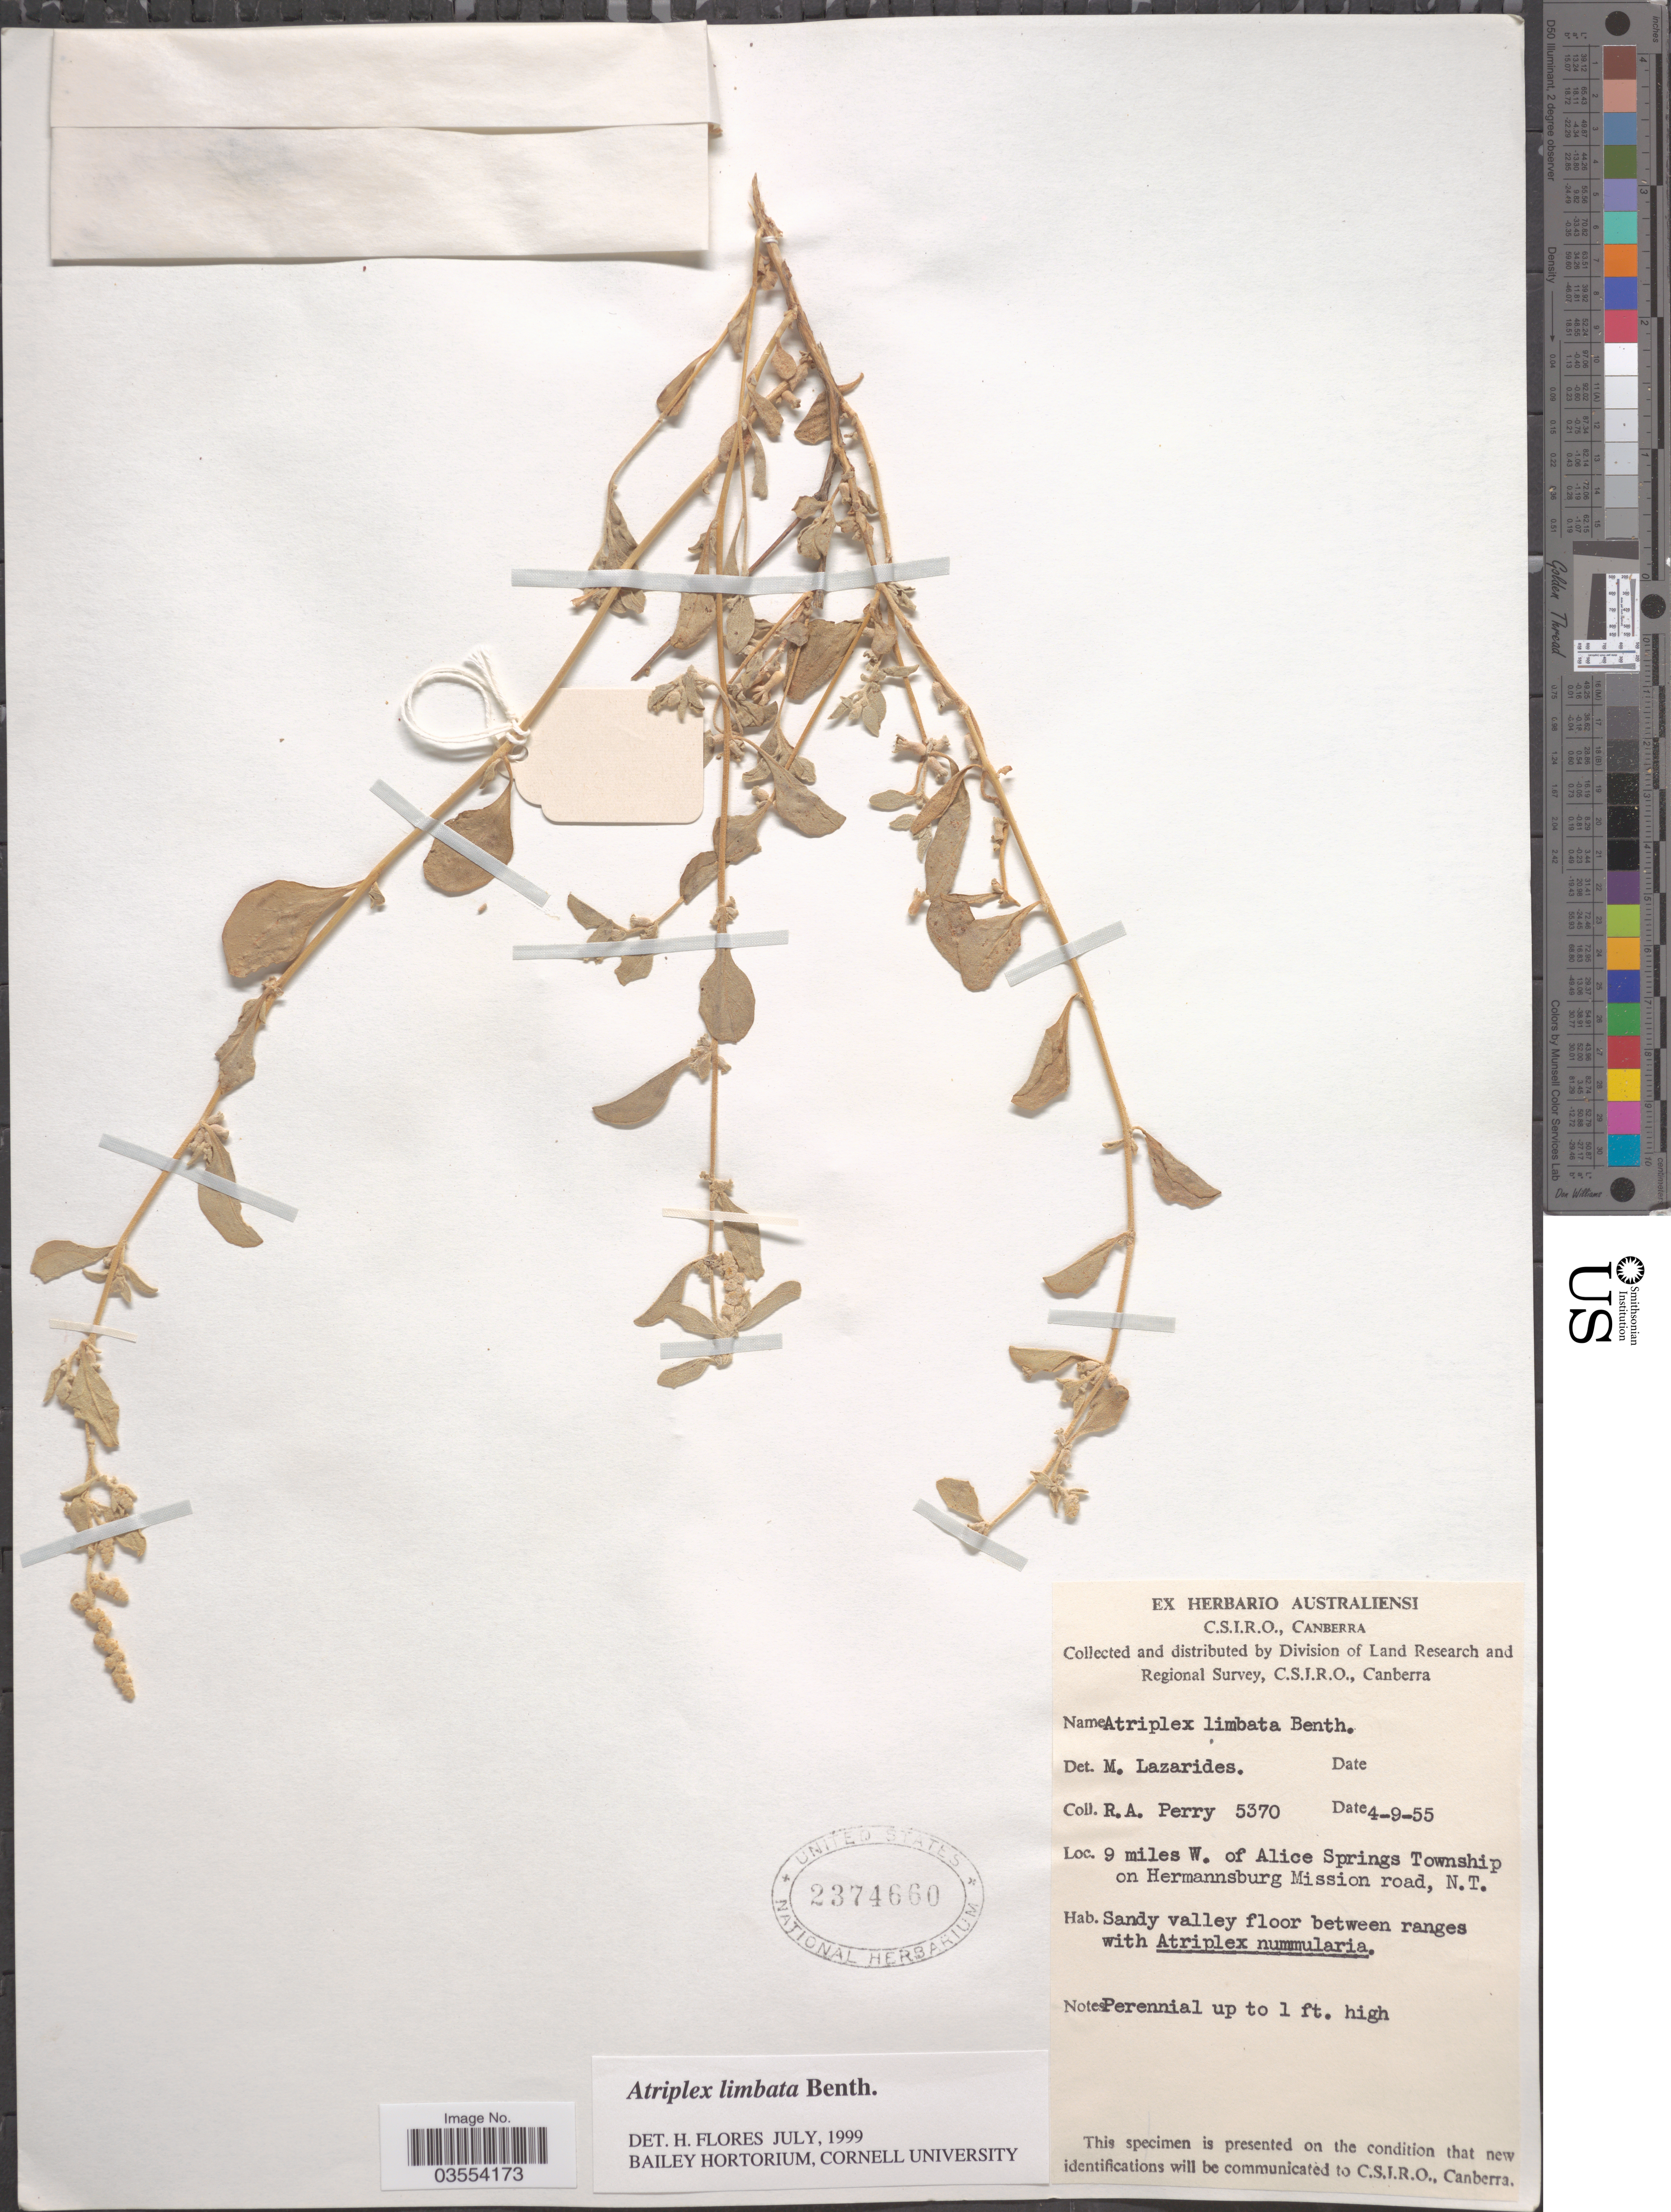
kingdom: Plantae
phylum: Tracheophyta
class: Magnoliopsida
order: Caryophyllales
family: Amaranthaceae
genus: Atriplex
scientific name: Atriplex limbata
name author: Benth.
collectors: Perry, R. A.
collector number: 5370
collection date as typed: Transcribed d/m/y: 4/9/55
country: Australia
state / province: Northern Territory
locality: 9 miles W. of Alice Springs Township on Hermannsburg Mission road.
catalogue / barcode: US 2374660